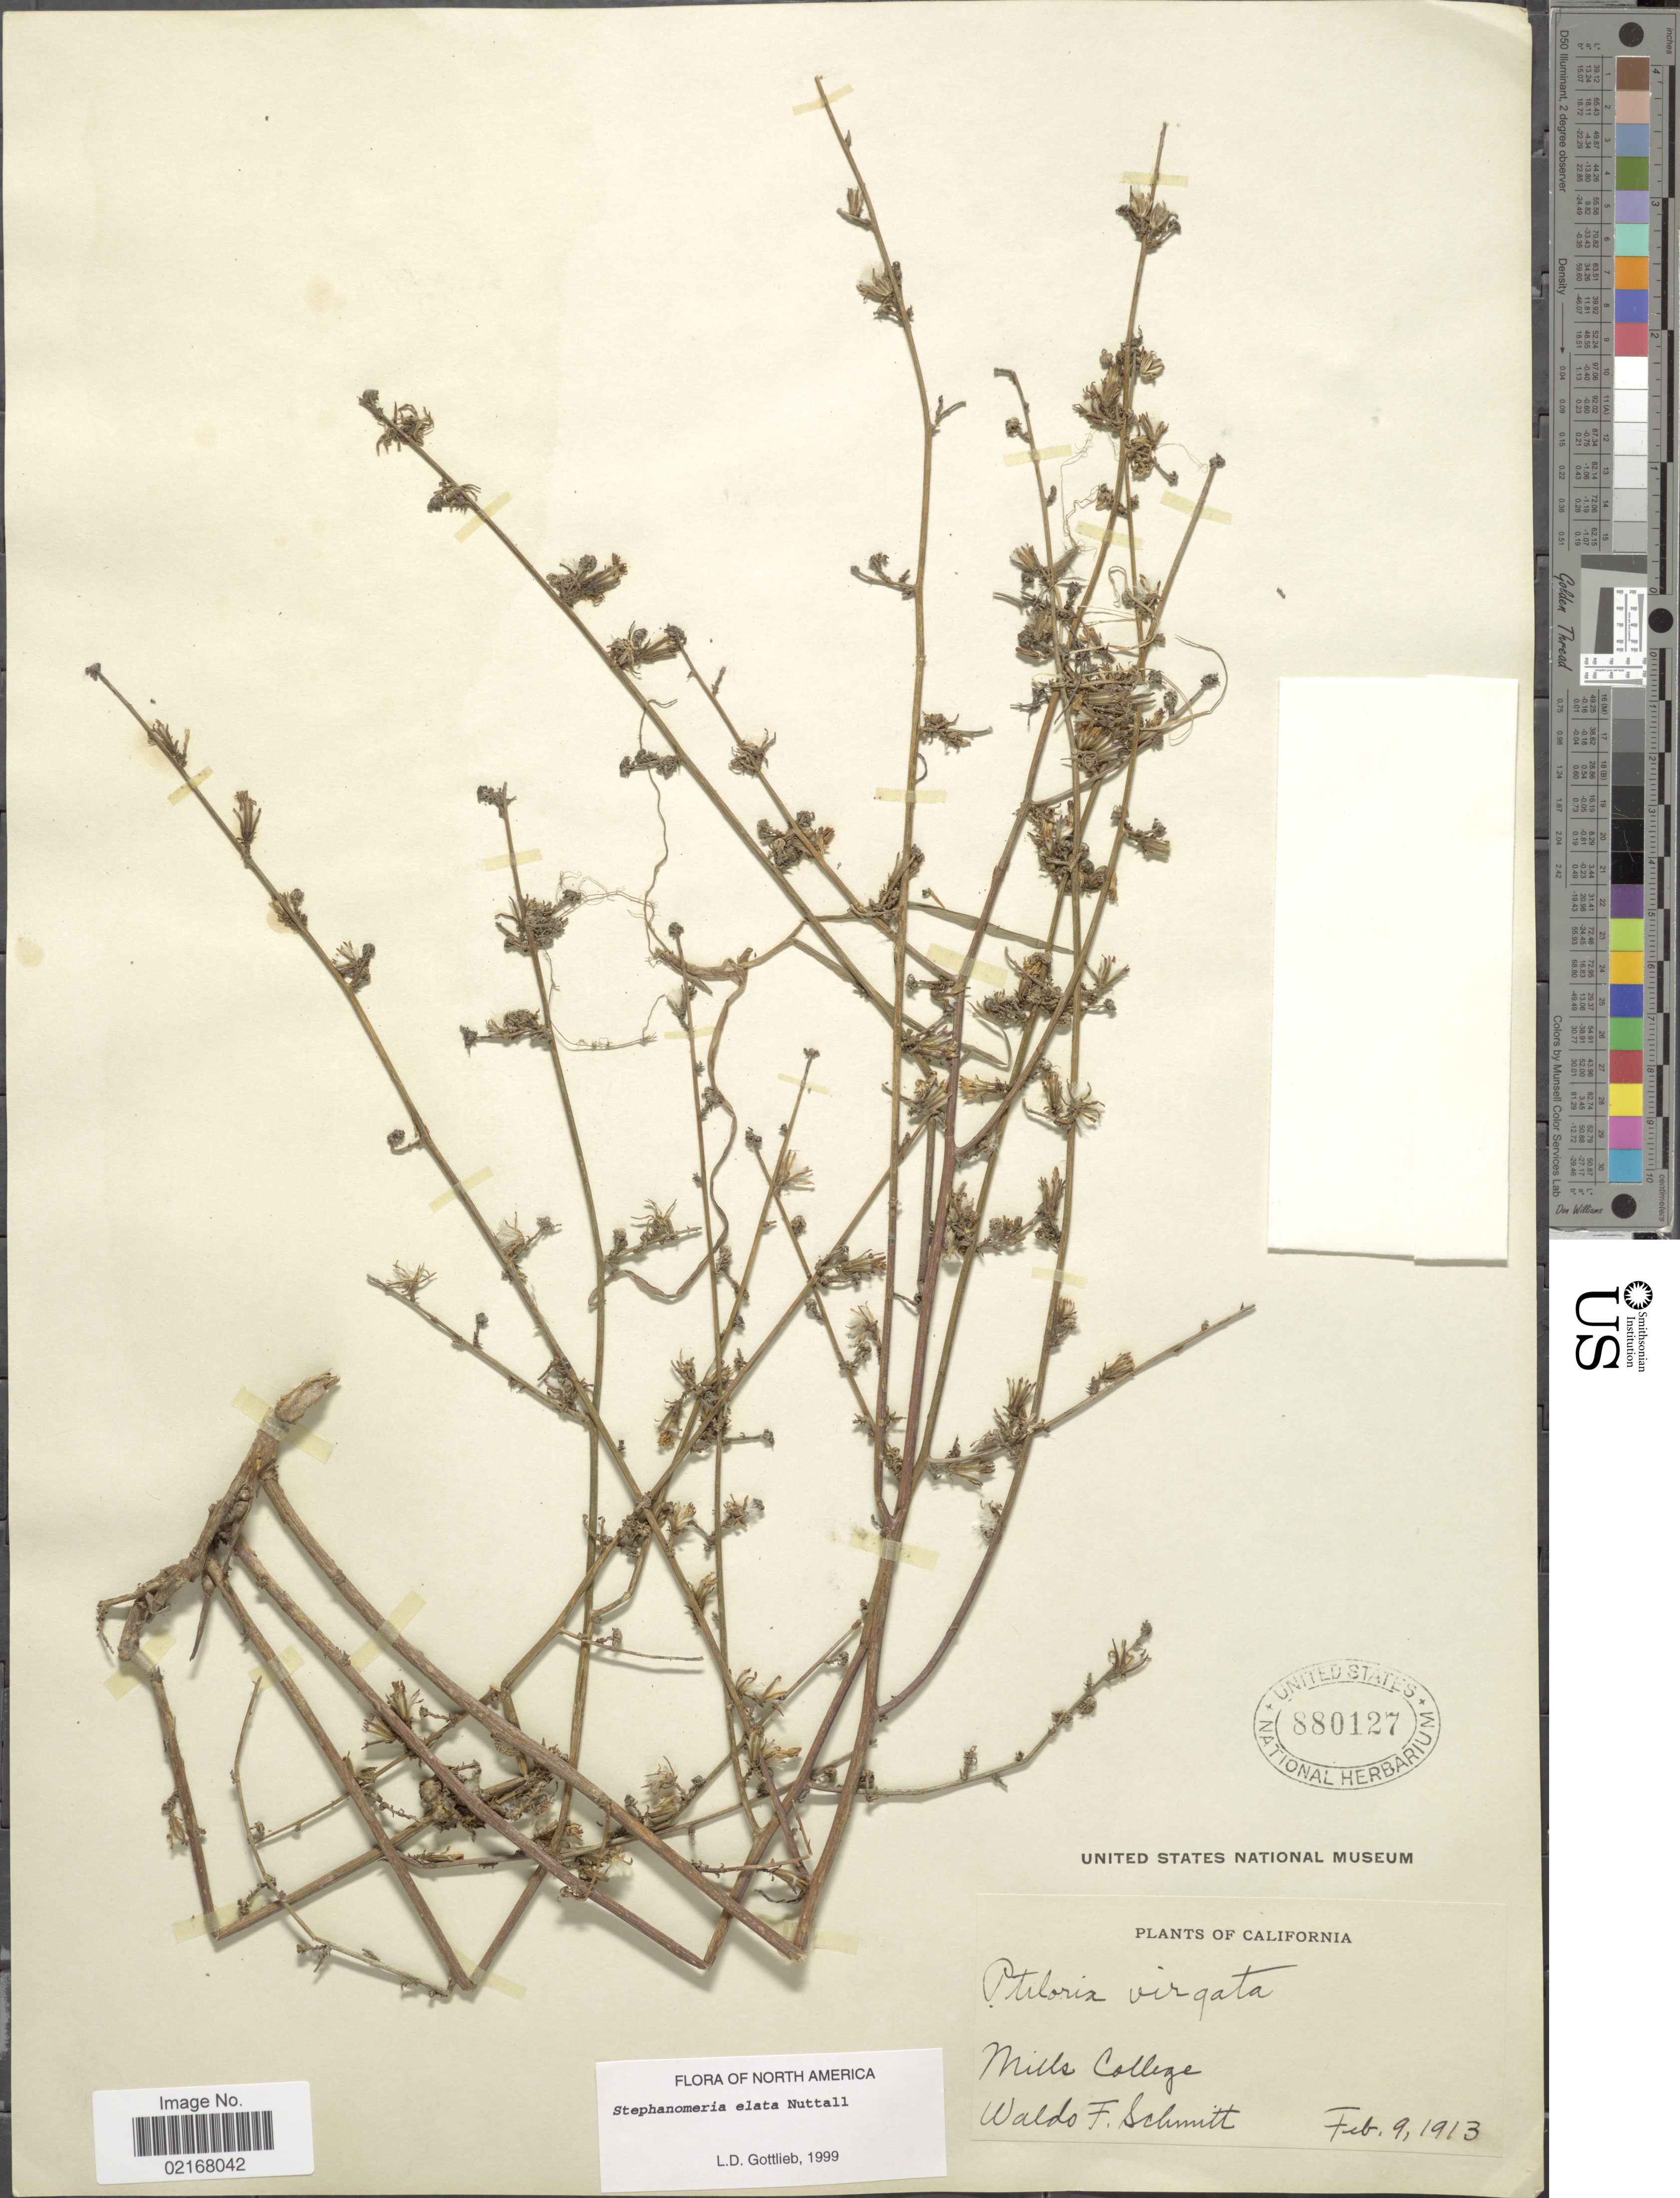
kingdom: Plantae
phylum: Tracheophyta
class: Magnoliopsida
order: Asterales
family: Asteraceae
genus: Stephanomeria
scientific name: Stephanomeria elata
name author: Nutt.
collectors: W. F. Schmitt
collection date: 1913-02-09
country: United States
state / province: California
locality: Mills College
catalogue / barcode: US 880127